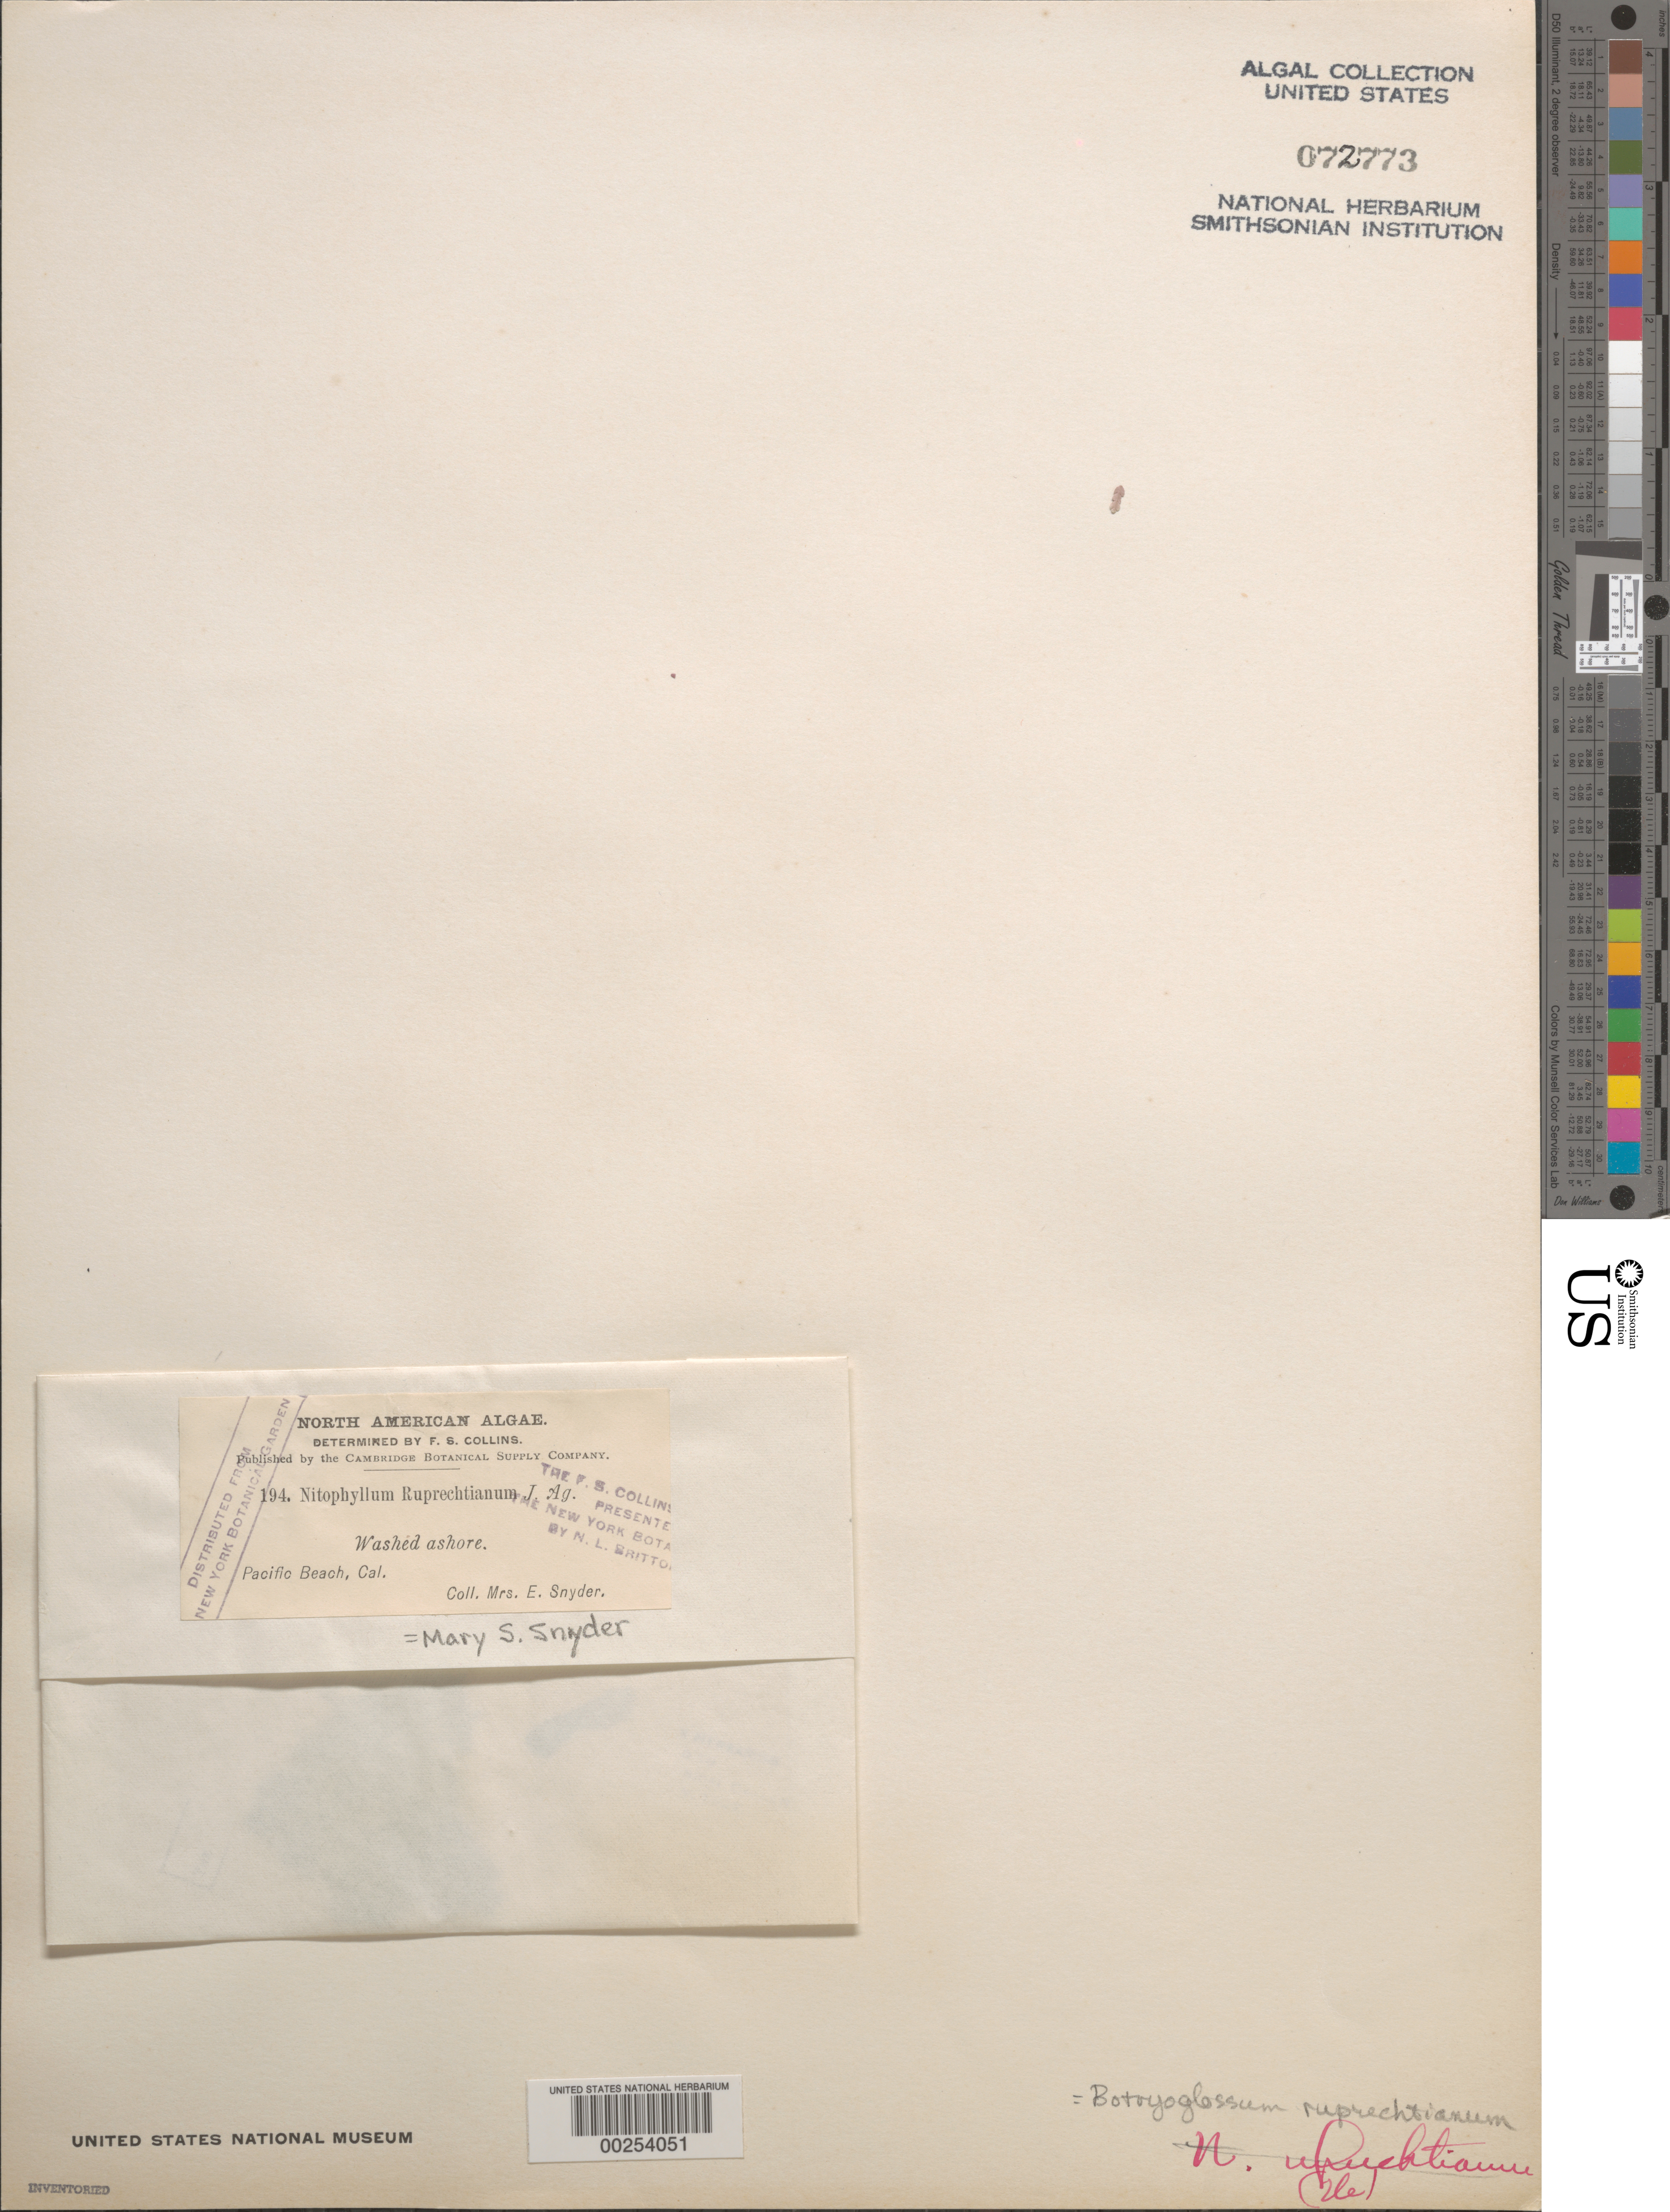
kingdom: Plantae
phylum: Rhodophyta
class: Florideophyceae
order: Ceramiales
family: Delesseriaceae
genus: Cryptopleura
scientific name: Cryptopleura ruprechtiana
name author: (J. Agardh) Kylin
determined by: Algae name updating Project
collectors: M. Snyder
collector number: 194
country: United States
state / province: California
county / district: San Diego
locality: Pacific Beach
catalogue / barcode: US 72773